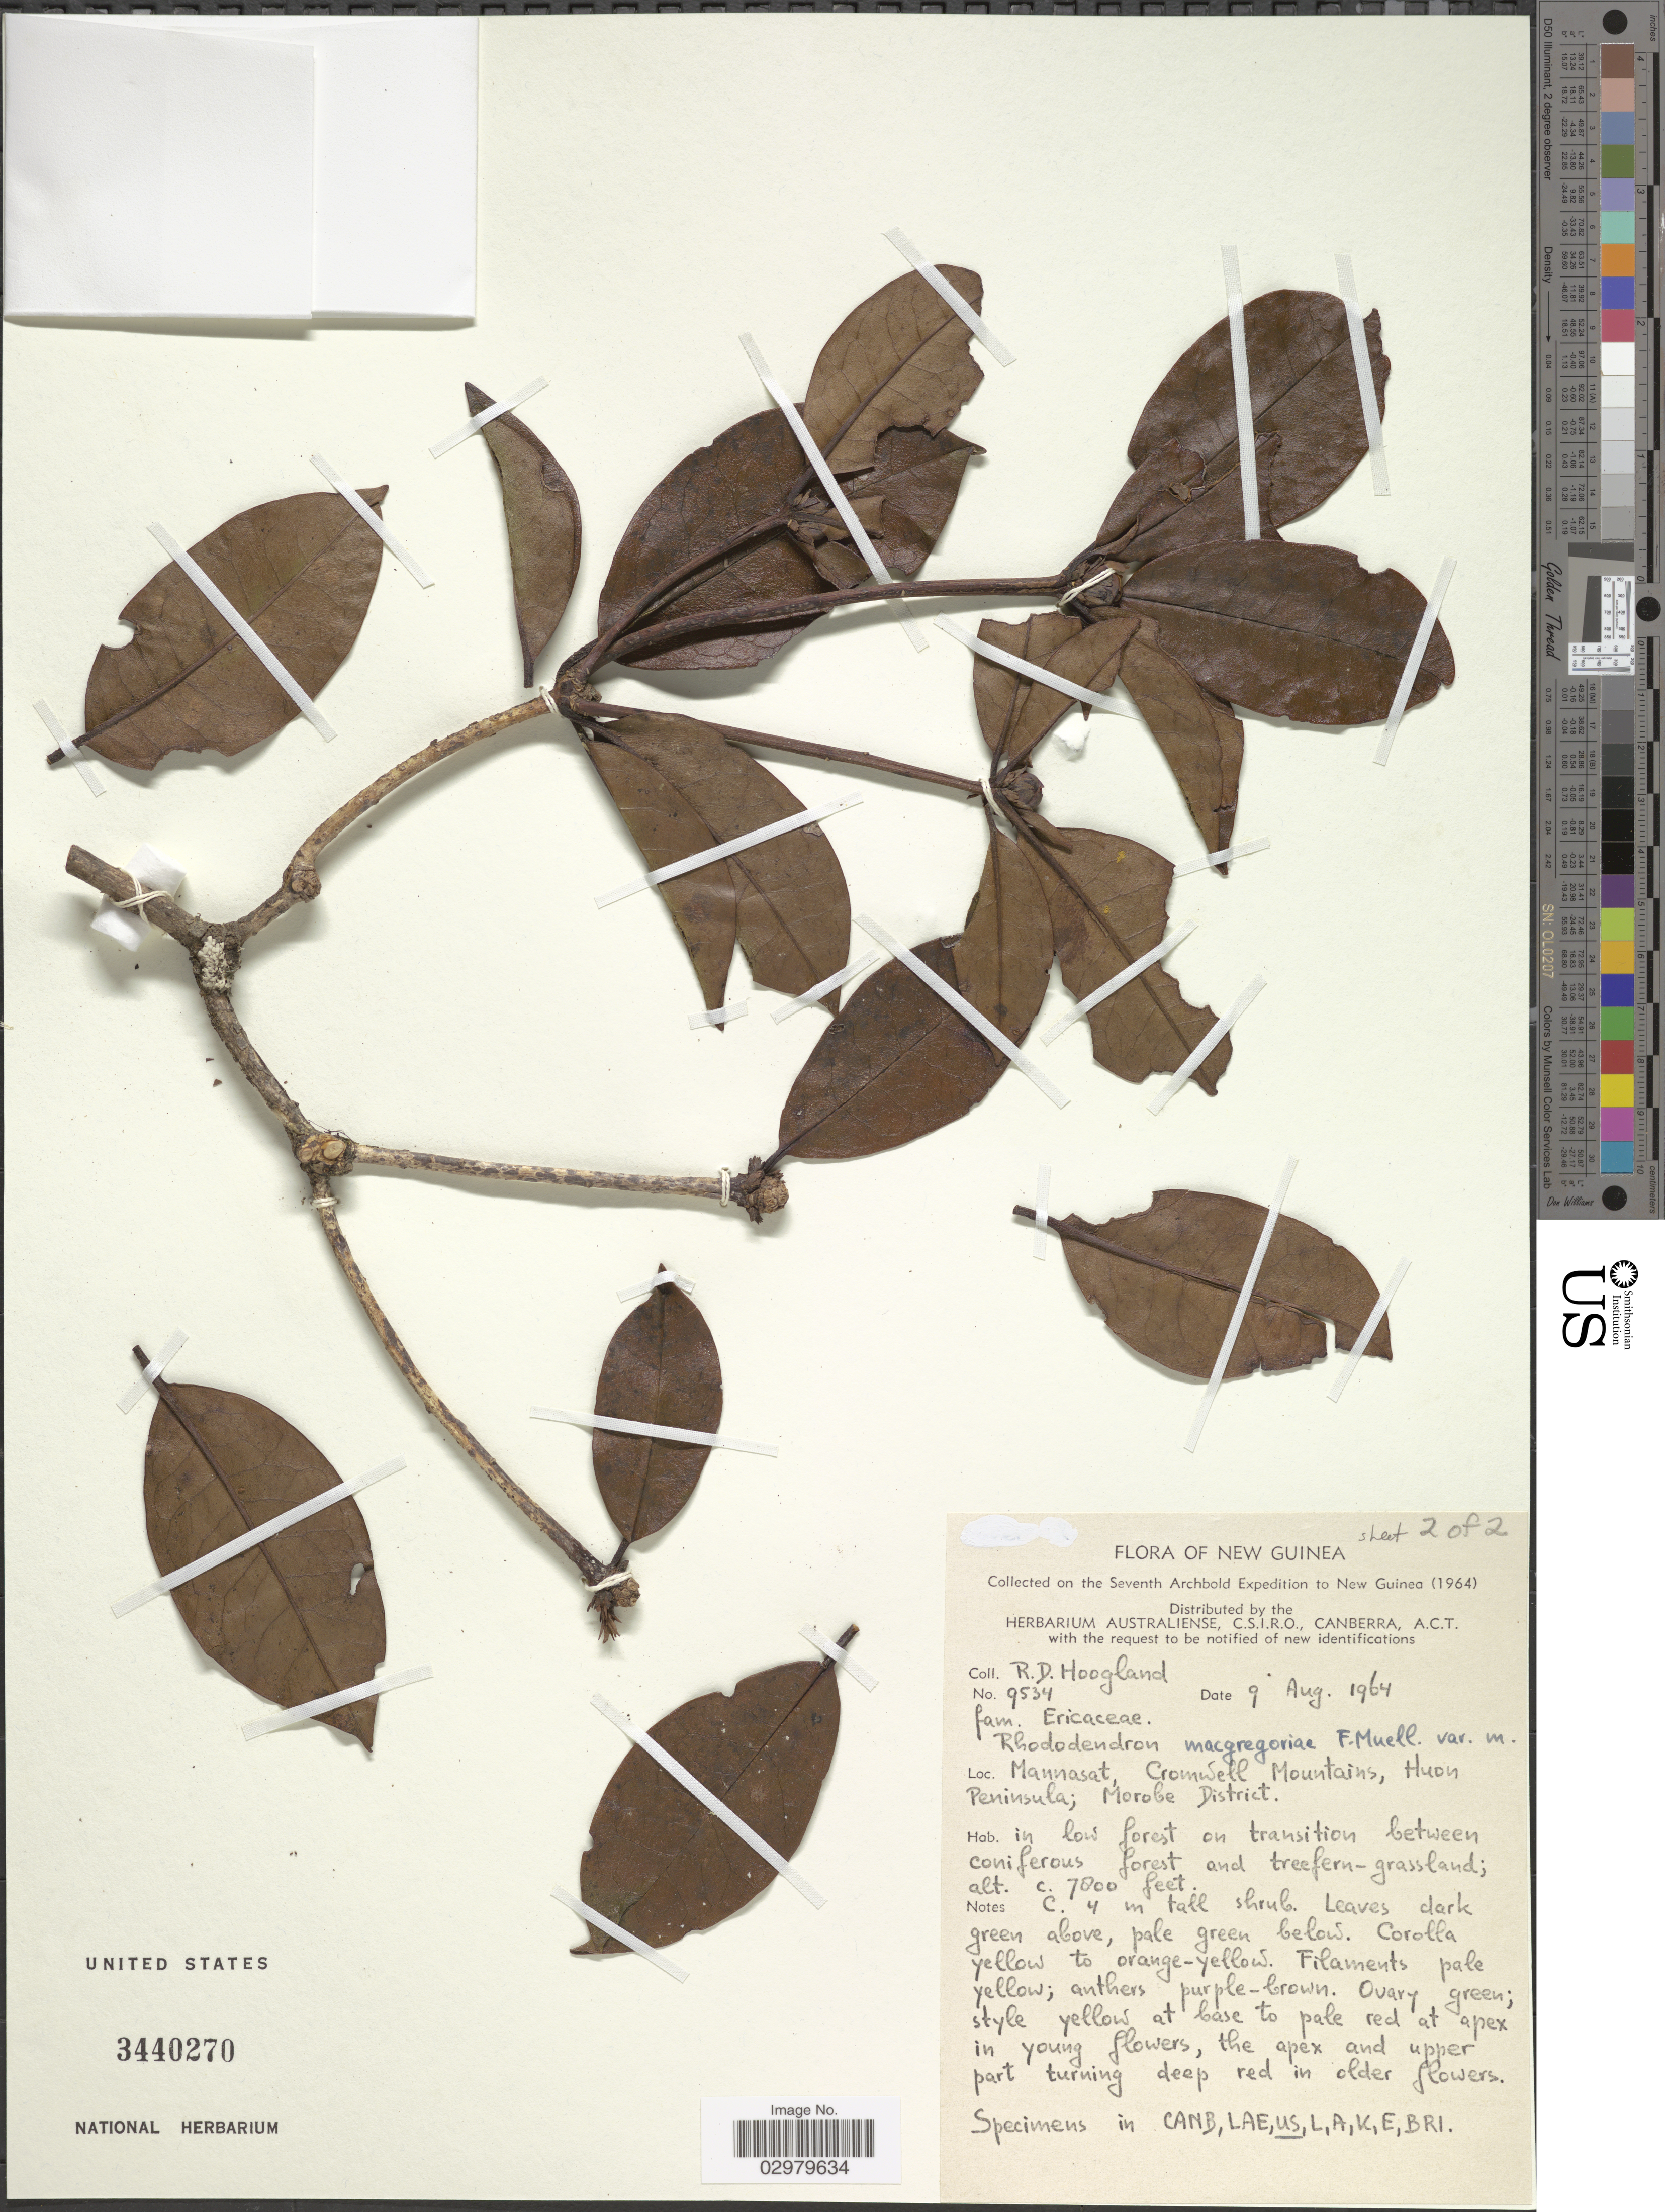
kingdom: Plantae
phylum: Tracheophyta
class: Magnoliopsida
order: Ericales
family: Ericaceae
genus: Rhododendron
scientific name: Rhododendron macgregoriae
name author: F. Muell.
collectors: R. D. Hoogland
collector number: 9534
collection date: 1964-08-09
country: Papua New Guinea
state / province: Morobe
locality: New Guinea. Mannasat, Cromwell Mountains, Huon Peninsula; Morobe District.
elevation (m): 2377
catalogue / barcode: US 3440270